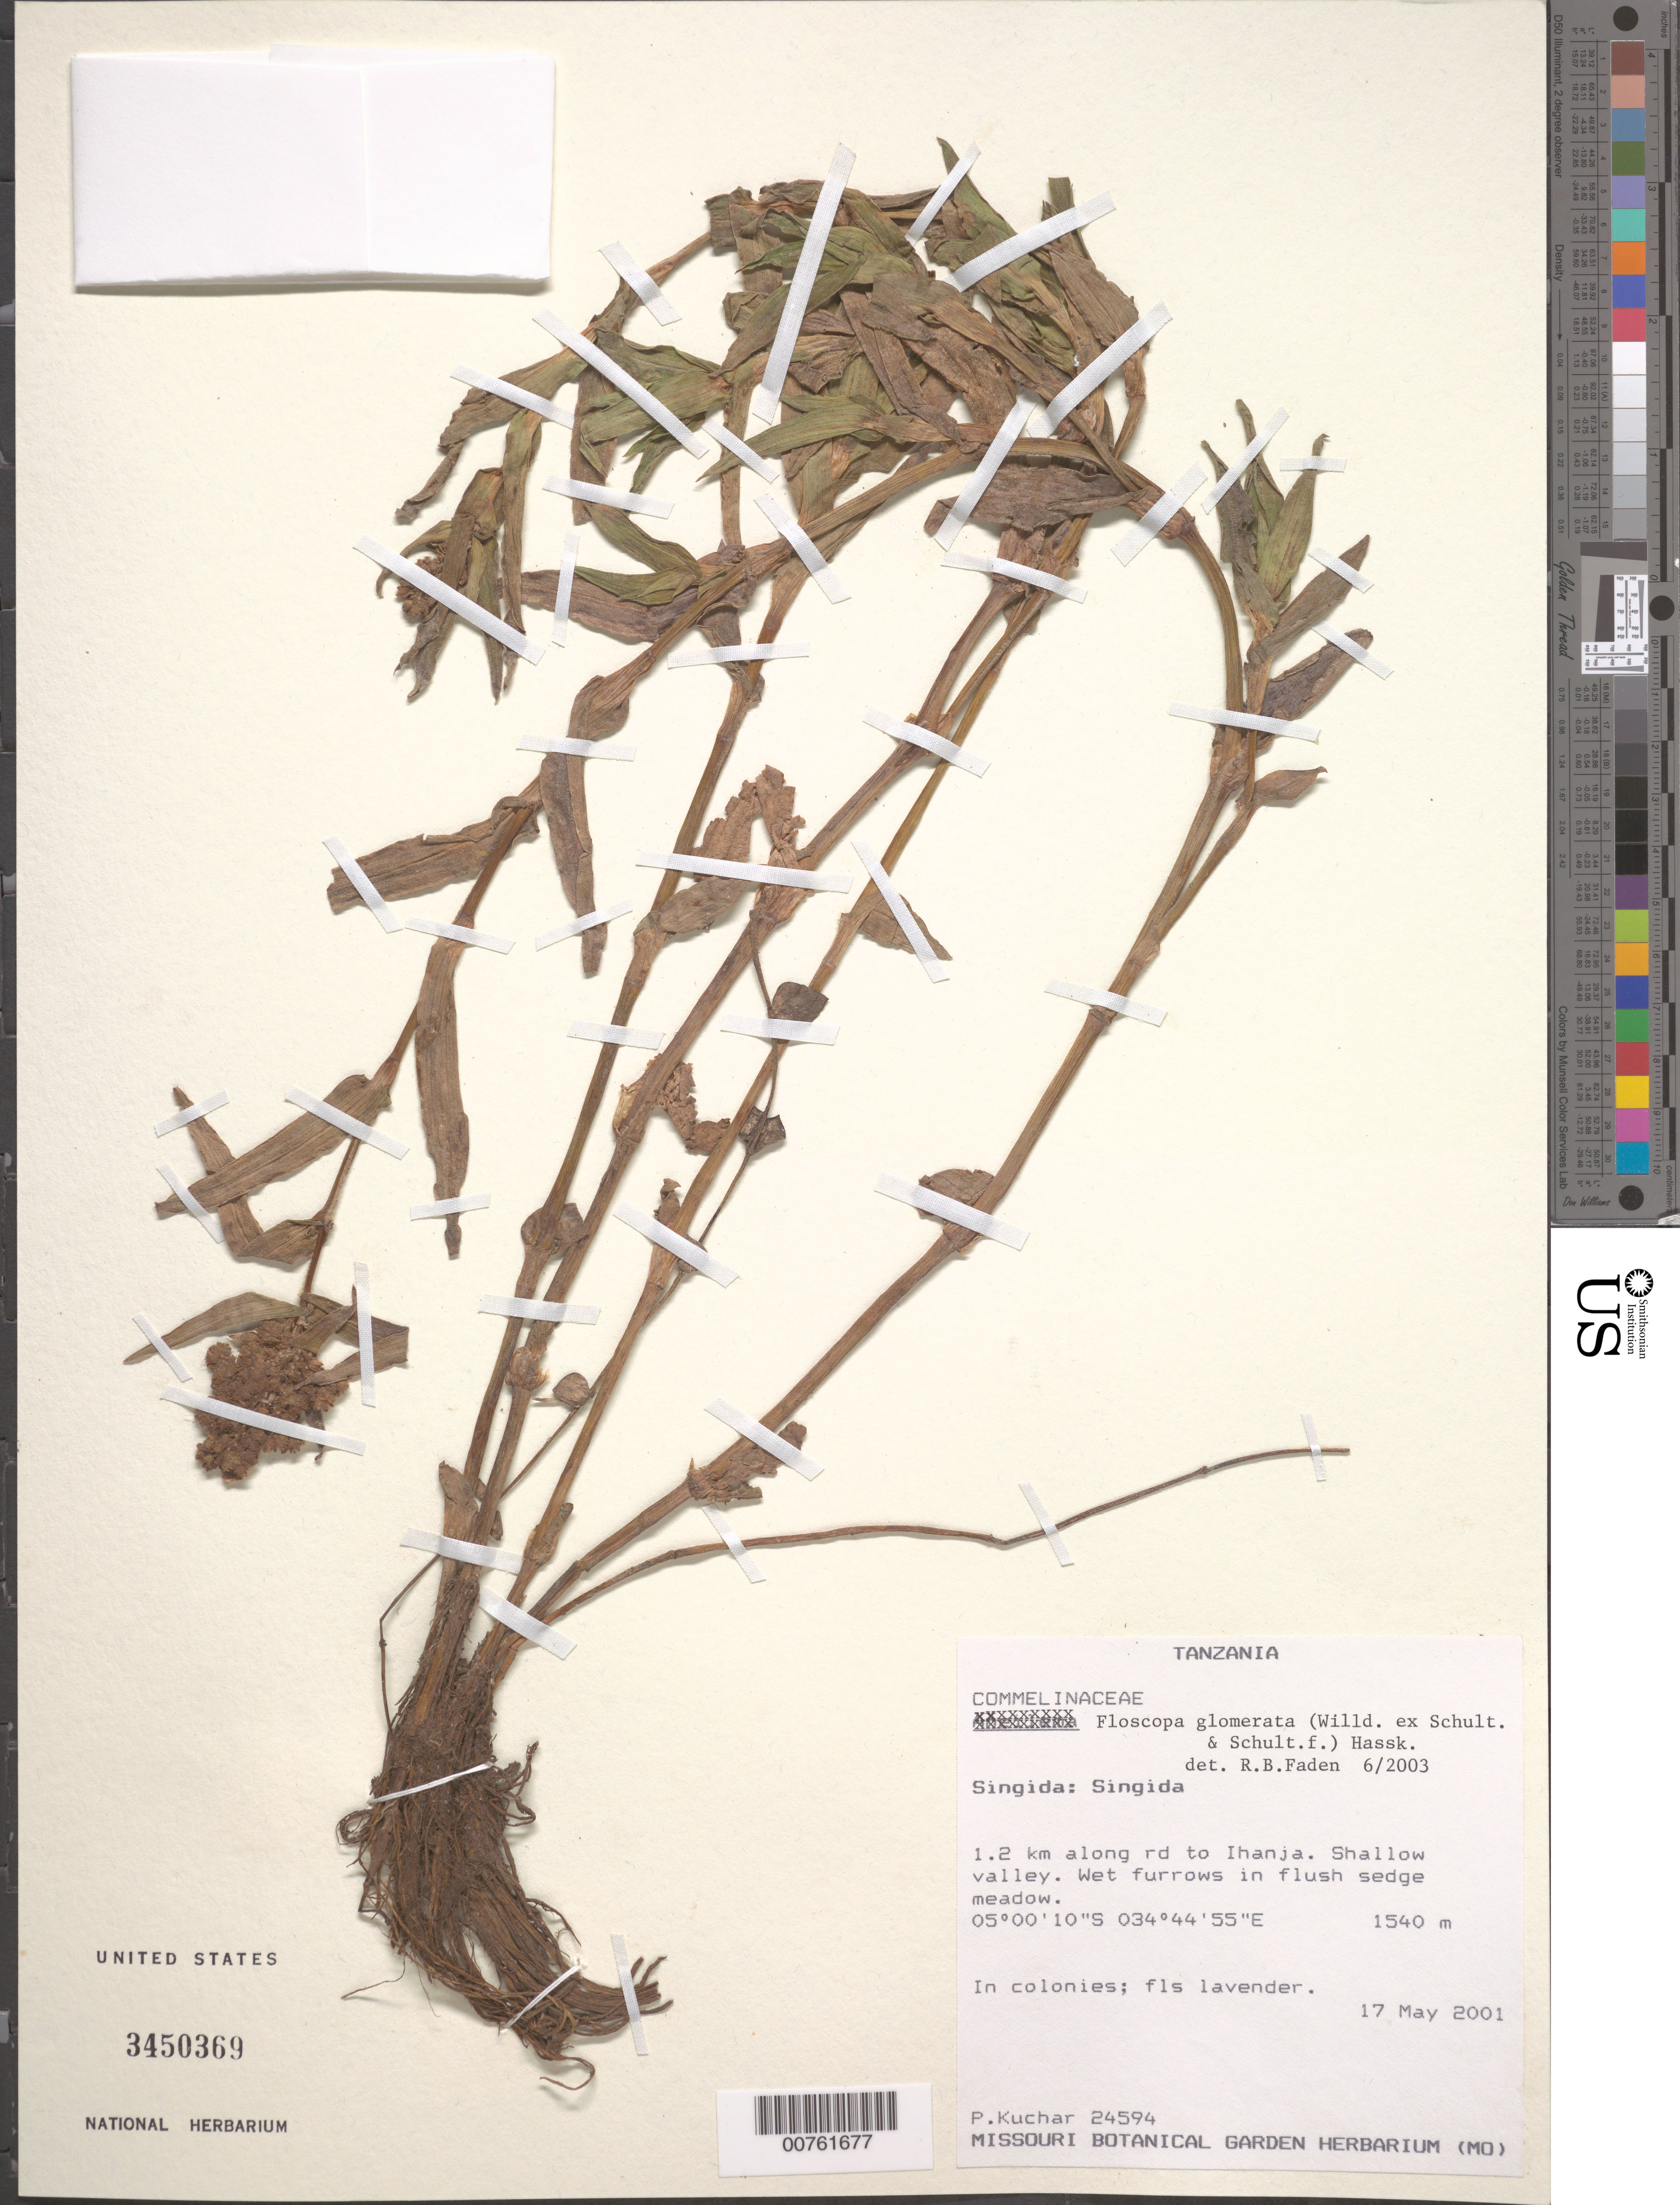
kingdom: Plantae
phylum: Tracheophyta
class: Liliopsida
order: Commelinales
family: Commelinaceae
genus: Floscopa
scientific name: Floscopa glomerata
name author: (Willd. ex Schult. & Schult. f.) Hassk.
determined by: Faden, Robert B., (US), Smithsonian Institution - National Museum of Natural History (UNITED STATES)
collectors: P. Kuchar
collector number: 24594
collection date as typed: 17 May 2001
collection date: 2001-05-17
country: Tanzania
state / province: Singida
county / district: Singida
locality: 1.2 km along rd to Ihanja.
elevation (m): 1540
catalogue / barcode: US 3450369